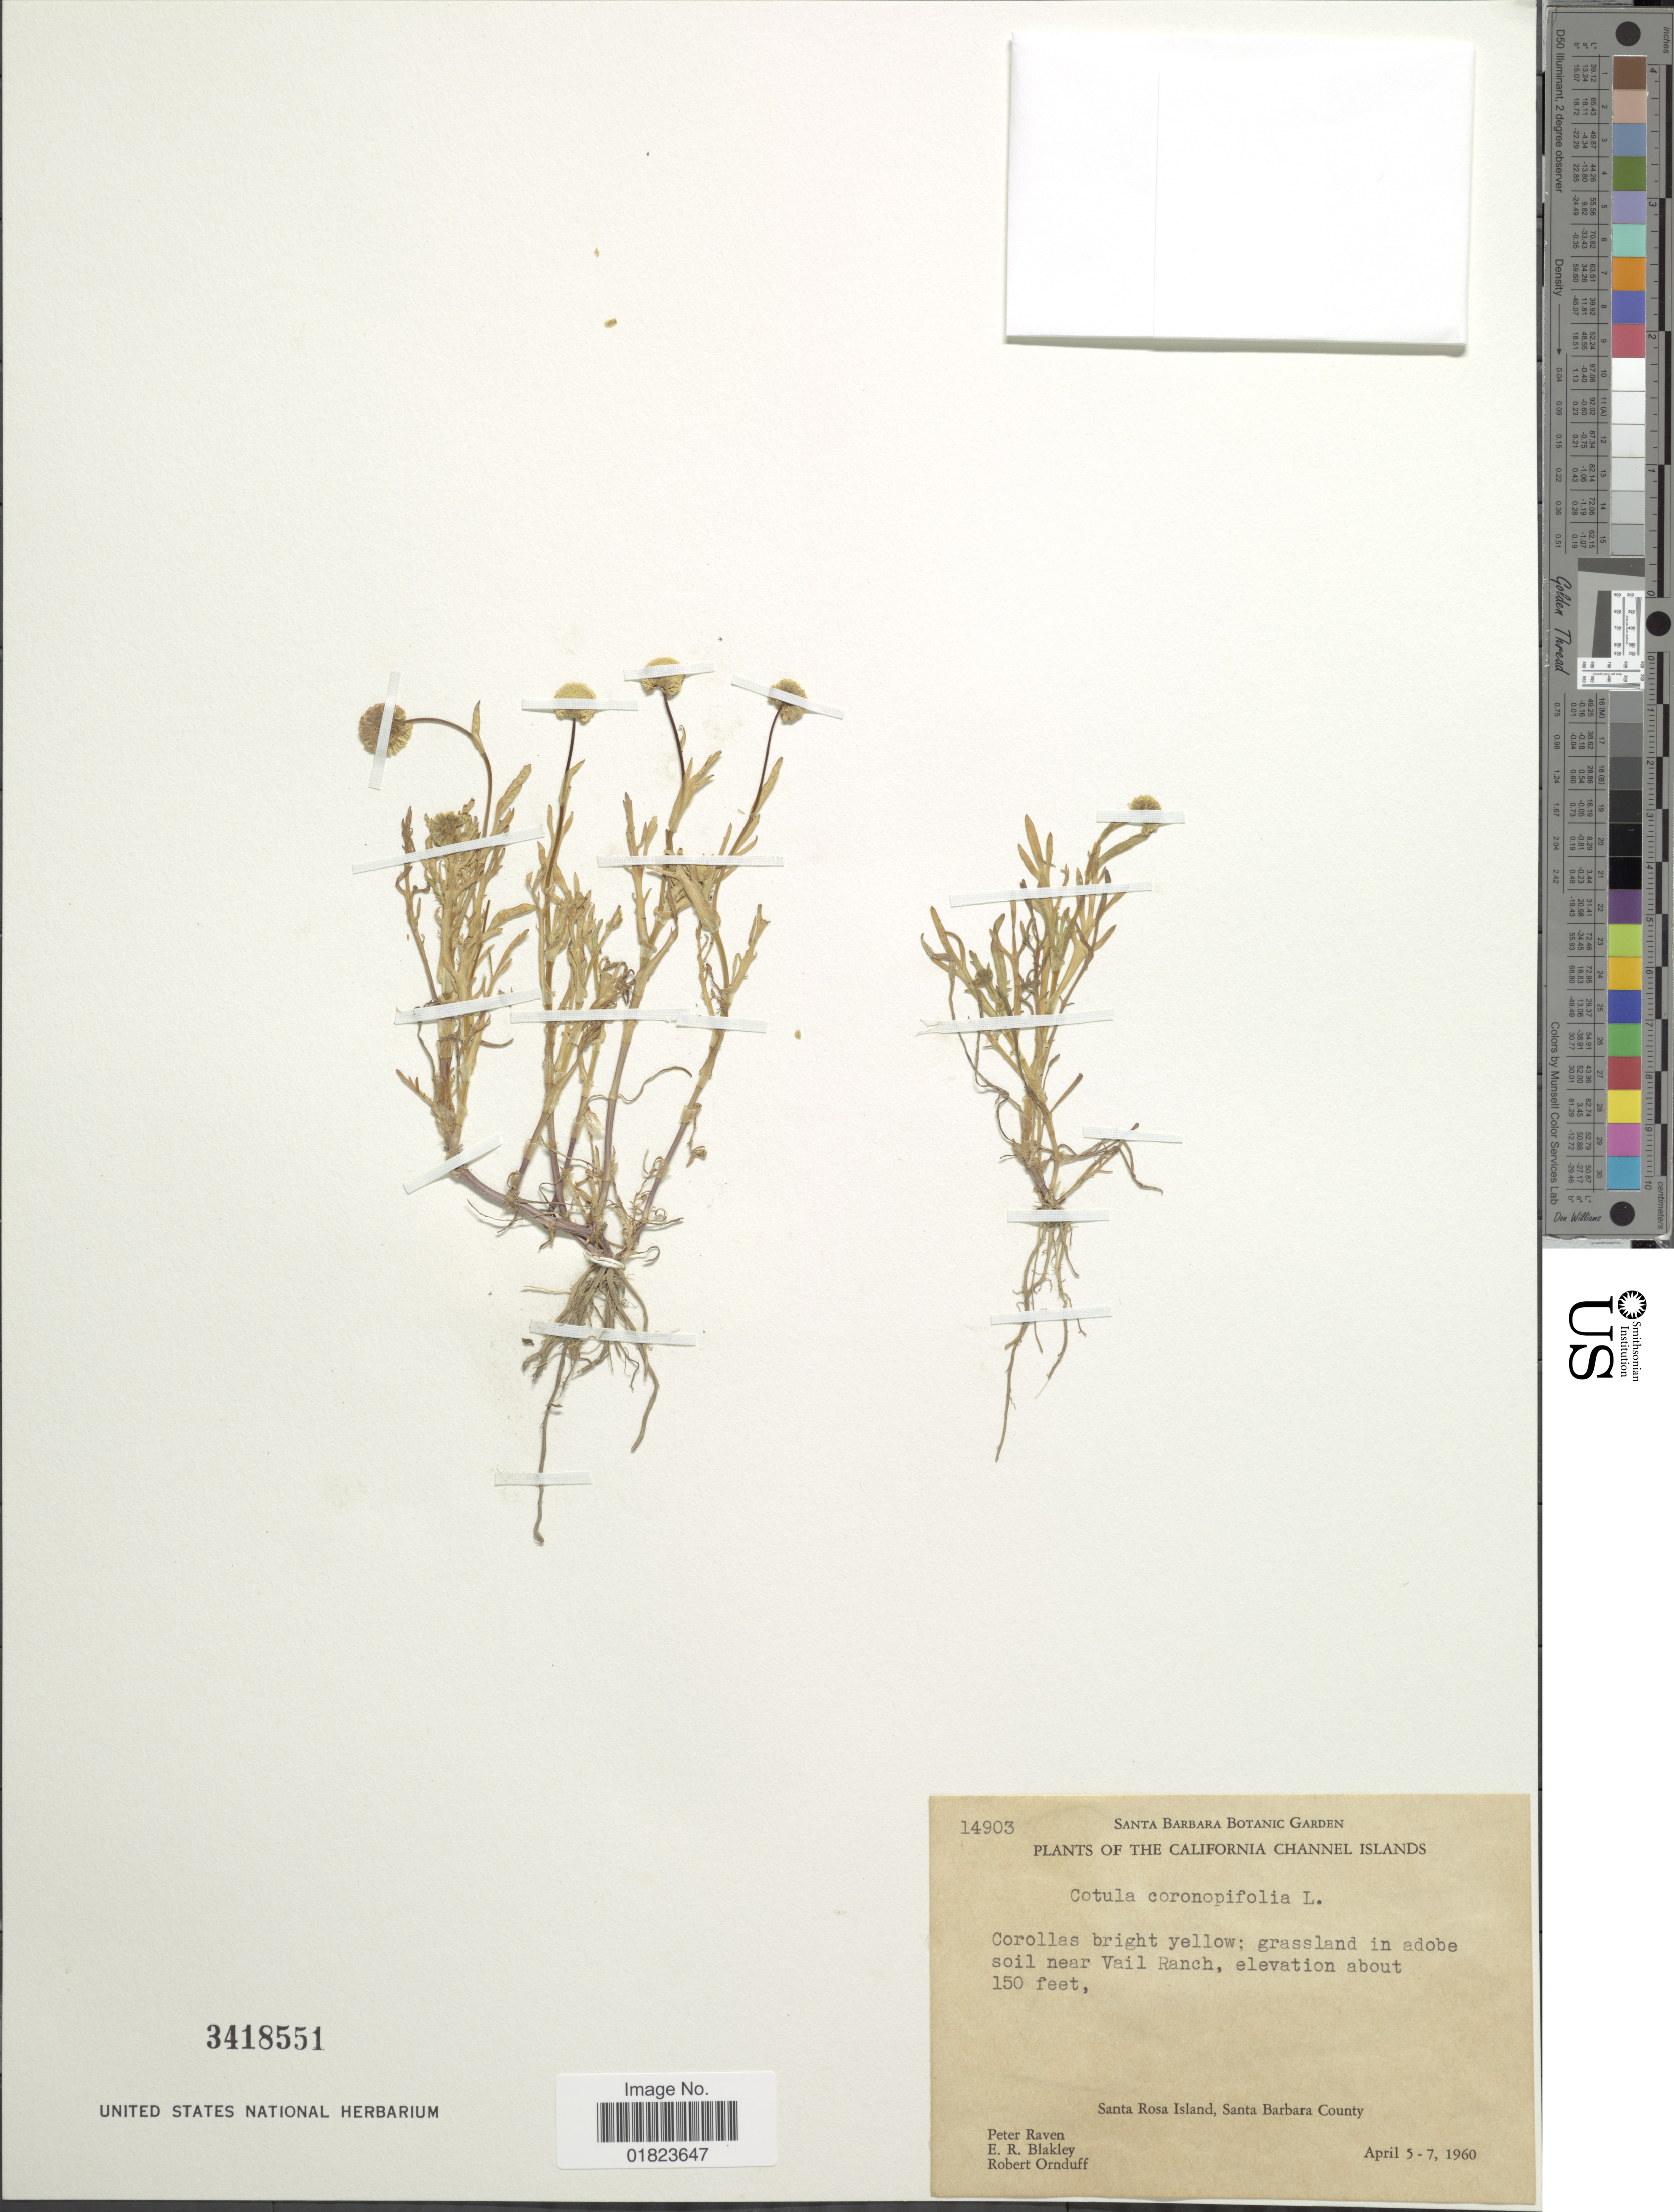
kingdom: Plantae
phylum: Tracheophyta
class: Magnoliopsida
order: Asterales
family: Asteraceae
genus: Cotula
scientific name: Cotula coronopifolia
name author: L.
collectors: P. Raven, E. R. Blakley & R. Ornduff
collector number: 14903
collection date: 1960-04-05/1960-04-07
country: United States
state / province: California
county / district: Santa Barbara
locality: California Channel Islands. Grassland in adobe soil near Vail Ranch. Santa Rosa Island, Santa Barbara County.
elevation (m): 46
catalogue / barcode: US 3418551